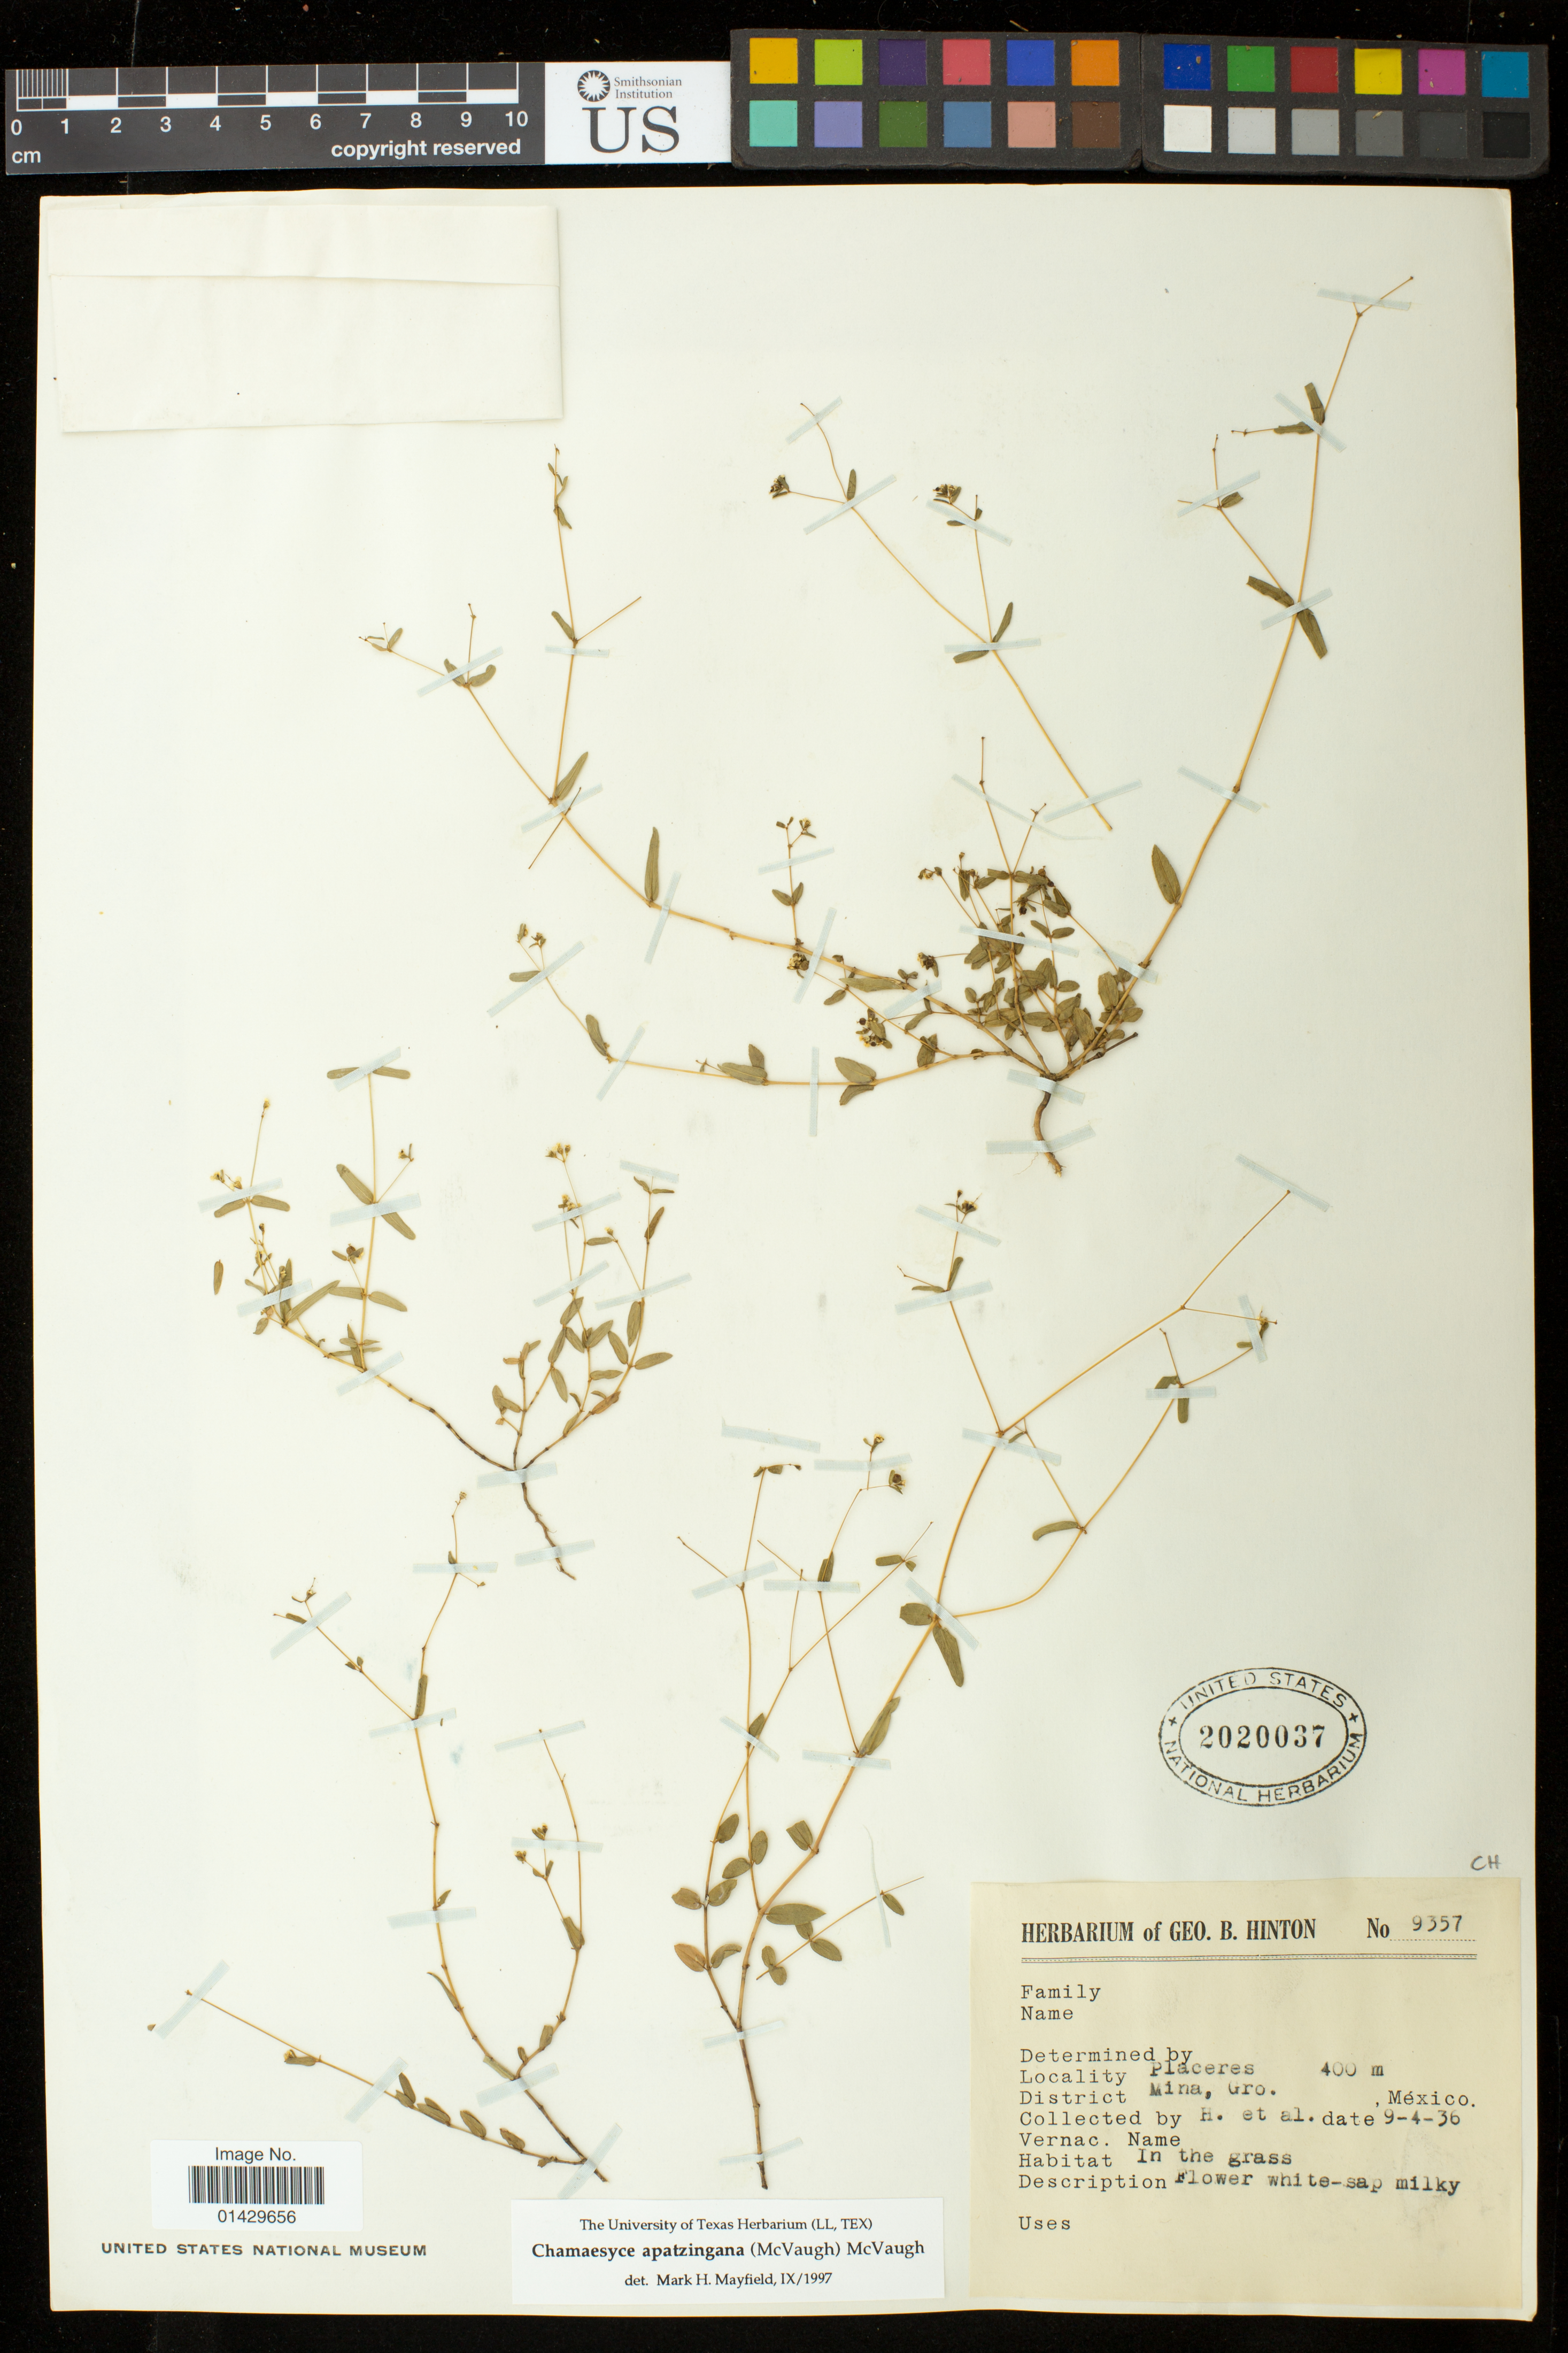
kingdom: Plantae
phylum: Tracheophyta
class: Magnoliopsida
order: Malpighiales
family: Euphorbiaceae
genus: Euphorbia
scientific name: Euphorbia apatzingana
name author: McVaugh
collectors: G. B. Hinton & et al.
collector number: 9357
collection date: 1936-04-09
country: Mexico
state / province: Guerrero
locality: Mina, Placeres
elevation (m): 400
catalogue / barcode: US 2020037